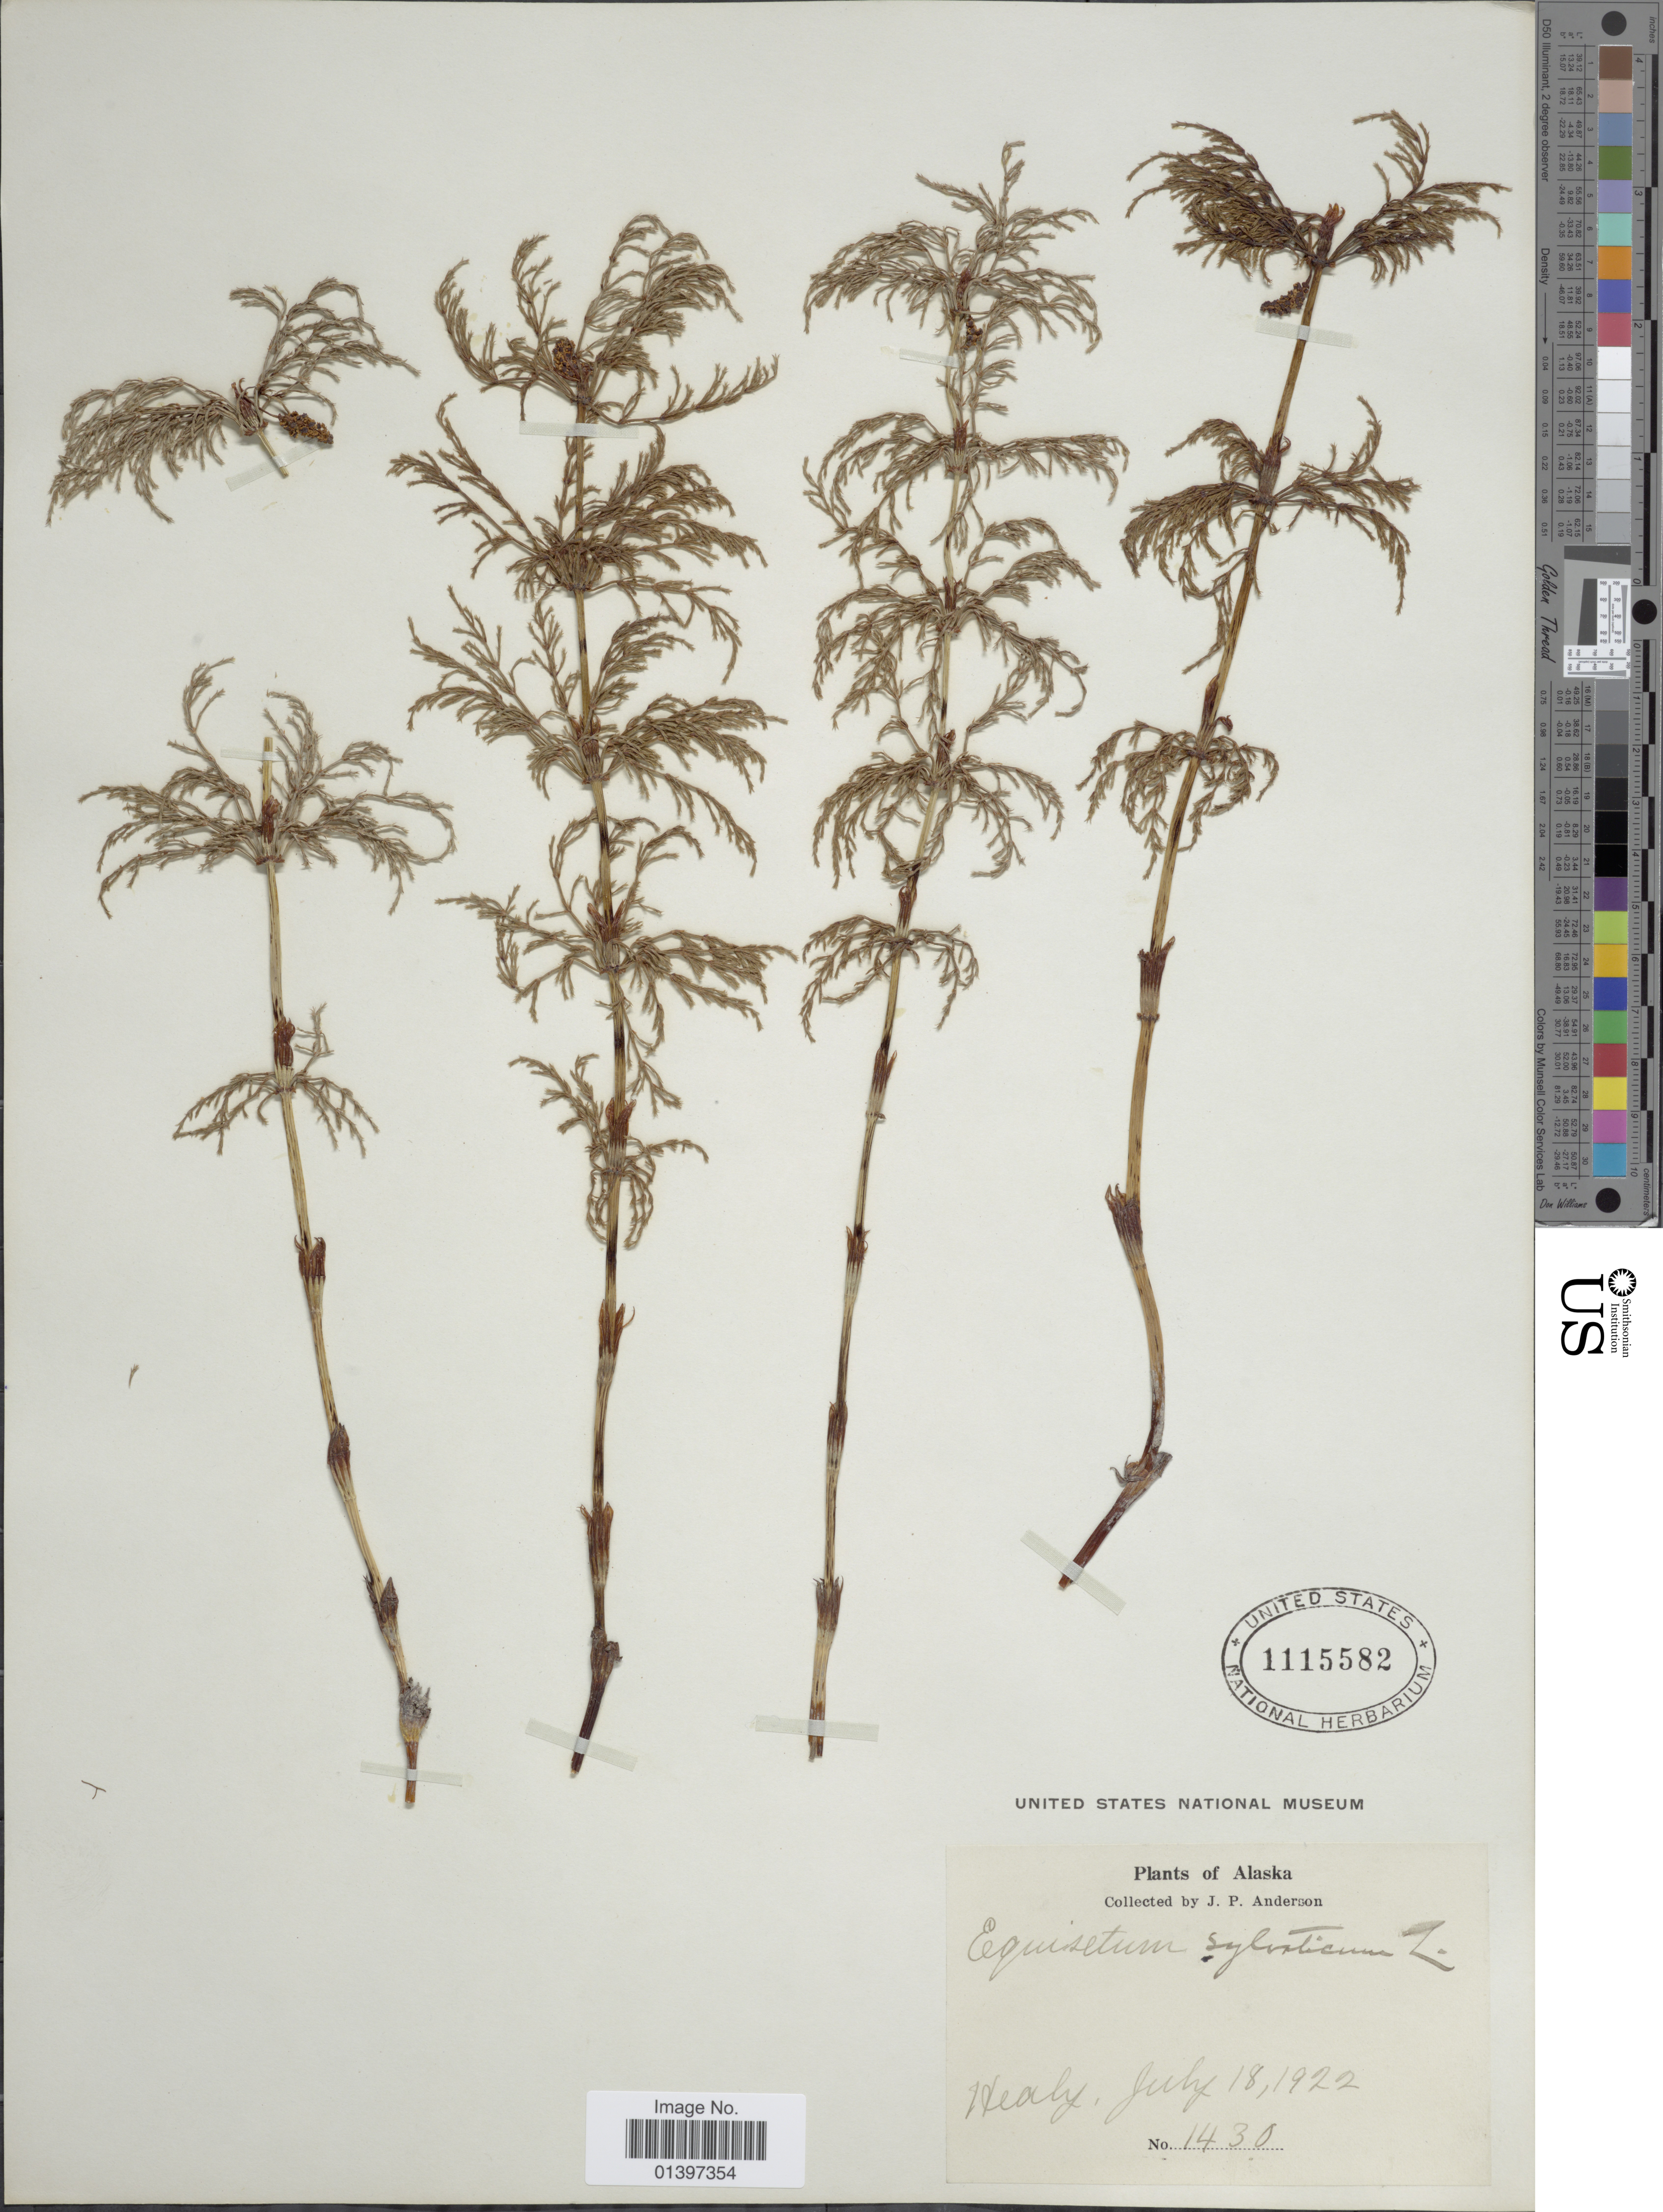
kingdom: Plantae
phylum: Tracheophyta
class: Polypodiopsida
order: Equisetales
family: Equisetaceae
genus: Equisetum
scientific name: Equisetum sylvaticum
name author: L.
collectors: J. P. Anderson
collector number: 1430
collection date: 1922-07-18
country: United States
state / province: Alaska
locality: Healy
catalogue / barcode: US 1115582